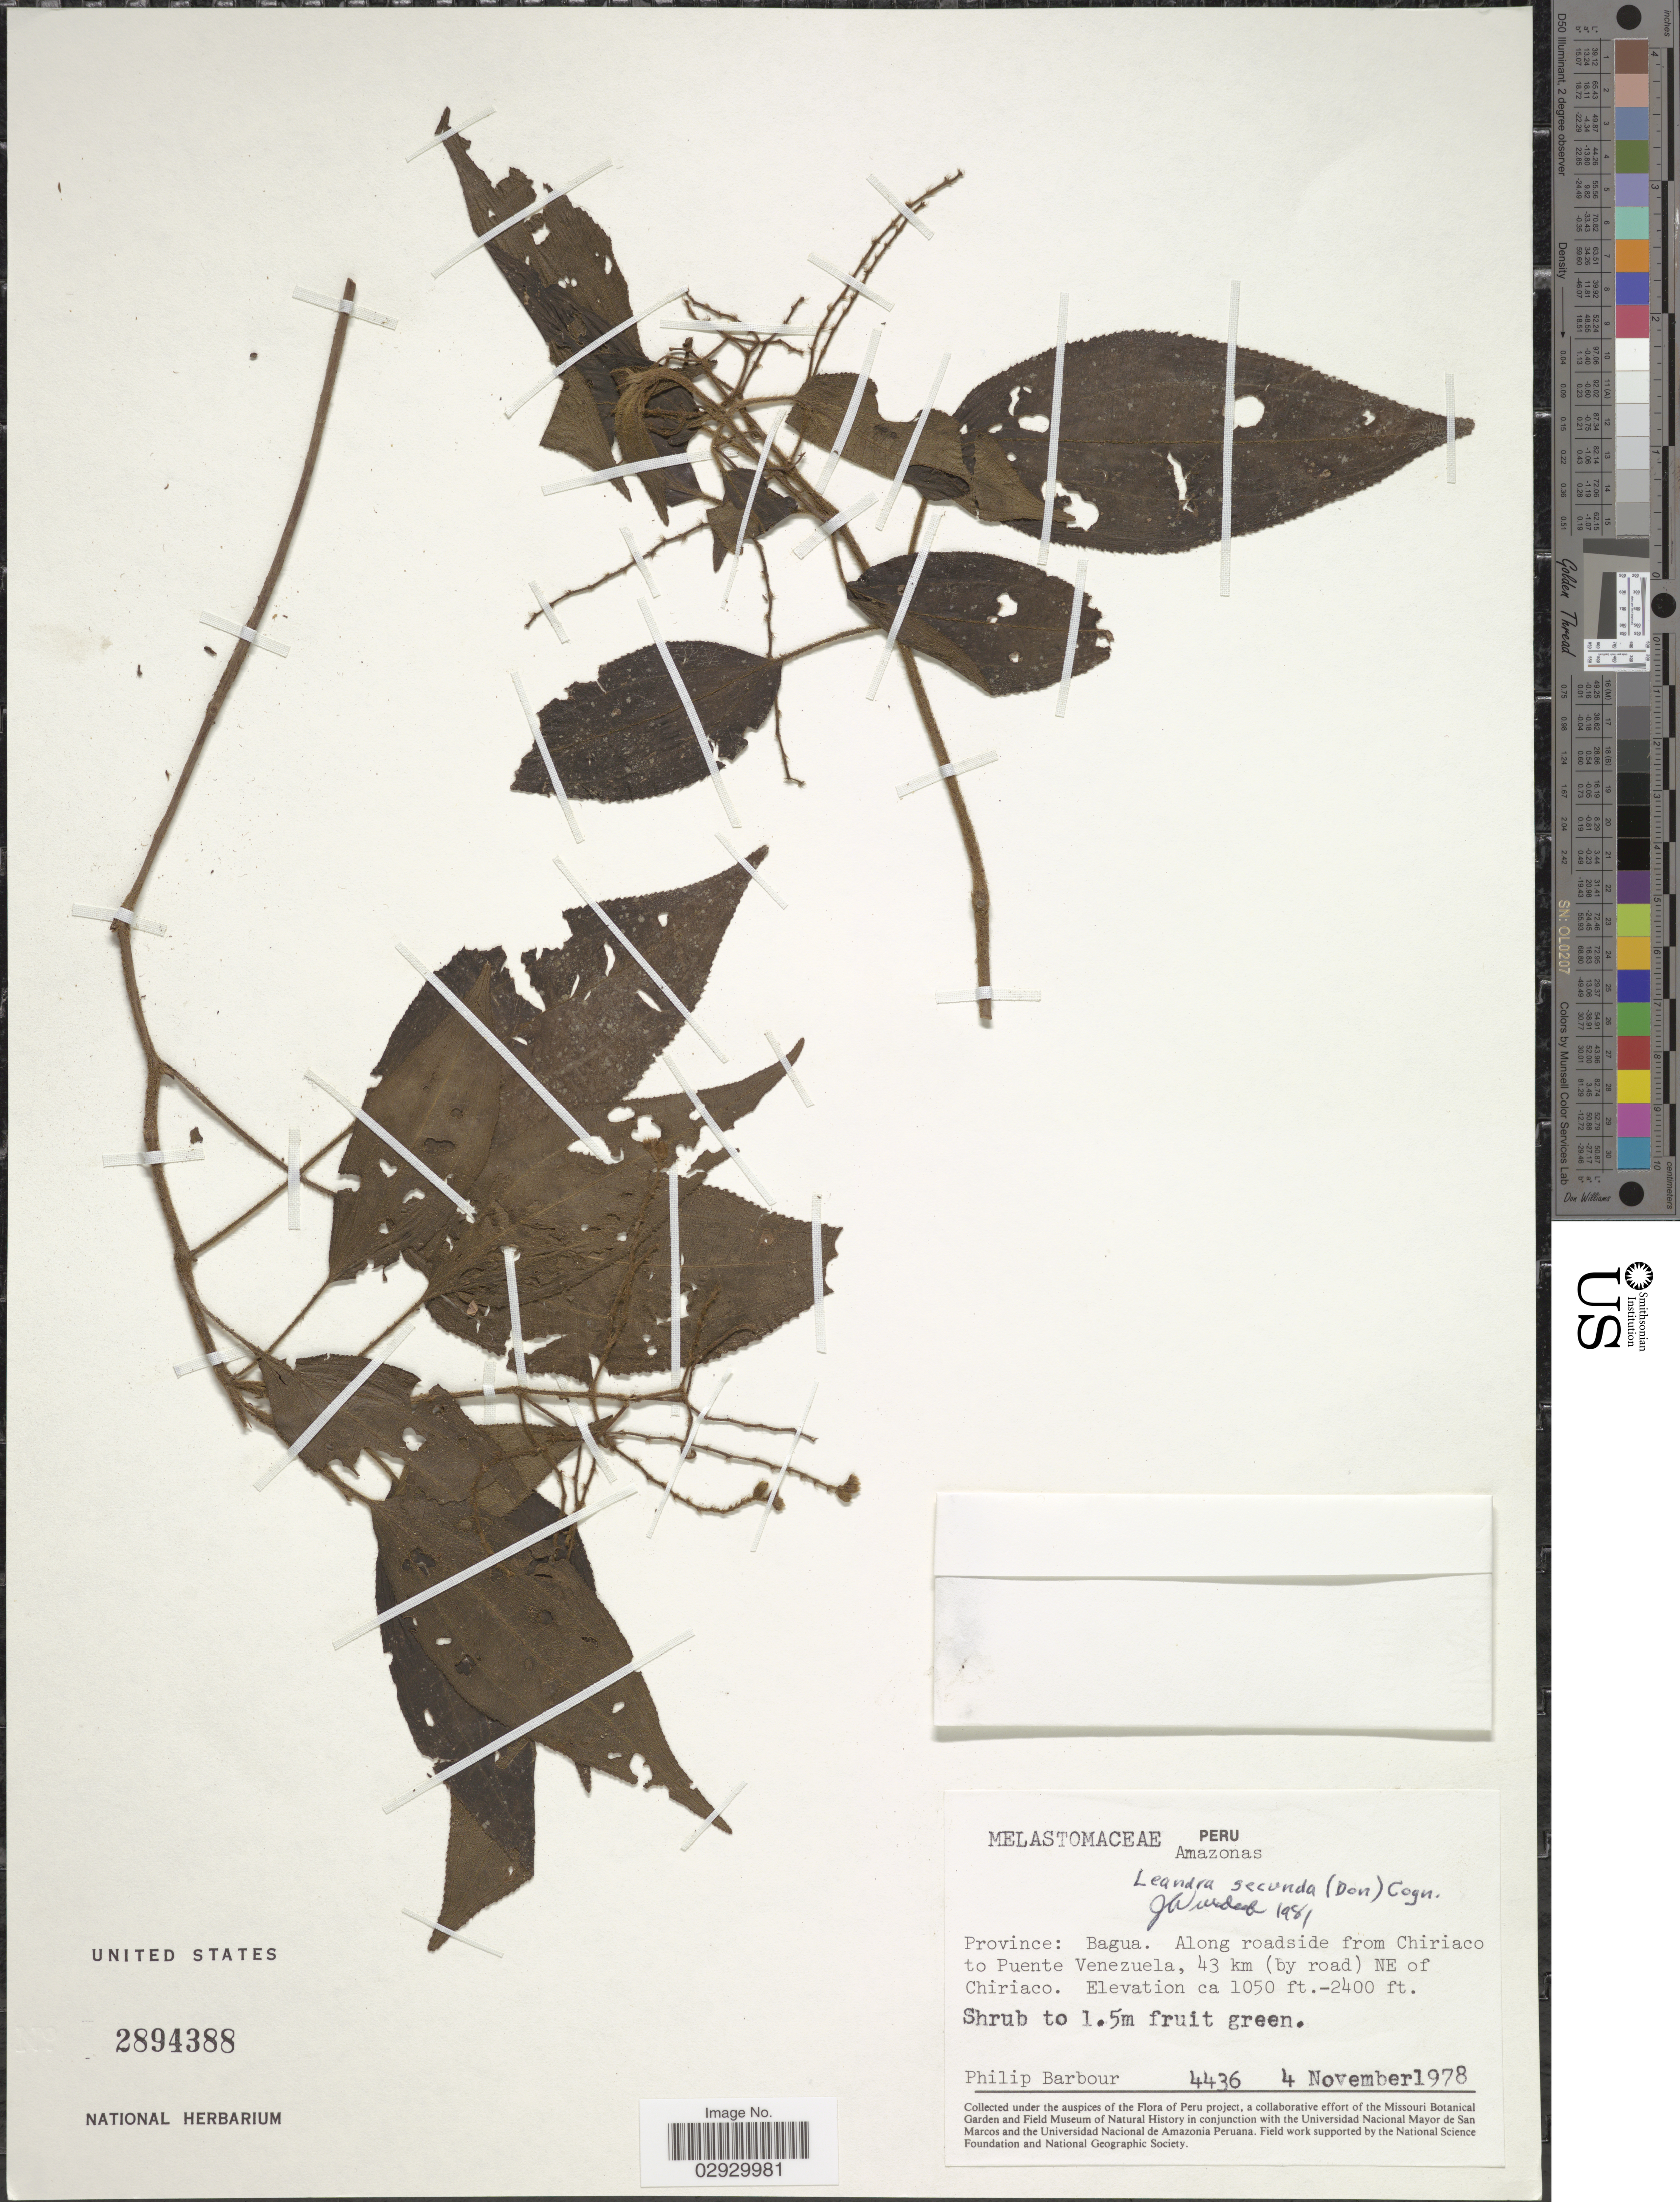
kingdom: Plantae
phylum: Tracheophyta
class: Magnoliopsida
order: Myrtales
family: Melastomataceae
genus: Leandra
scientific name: Leandra secunda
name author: (D. Don) Cogn.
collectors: P. Barbour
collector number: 4436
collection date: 1978-11-04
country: Peru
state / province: Amazonas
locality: Province: Bagua. Along roadsides from Chiriaco to Puente Venezuela, 43 km (by road) NE of Chiriaco.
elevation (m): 320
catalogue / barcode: US 2894388